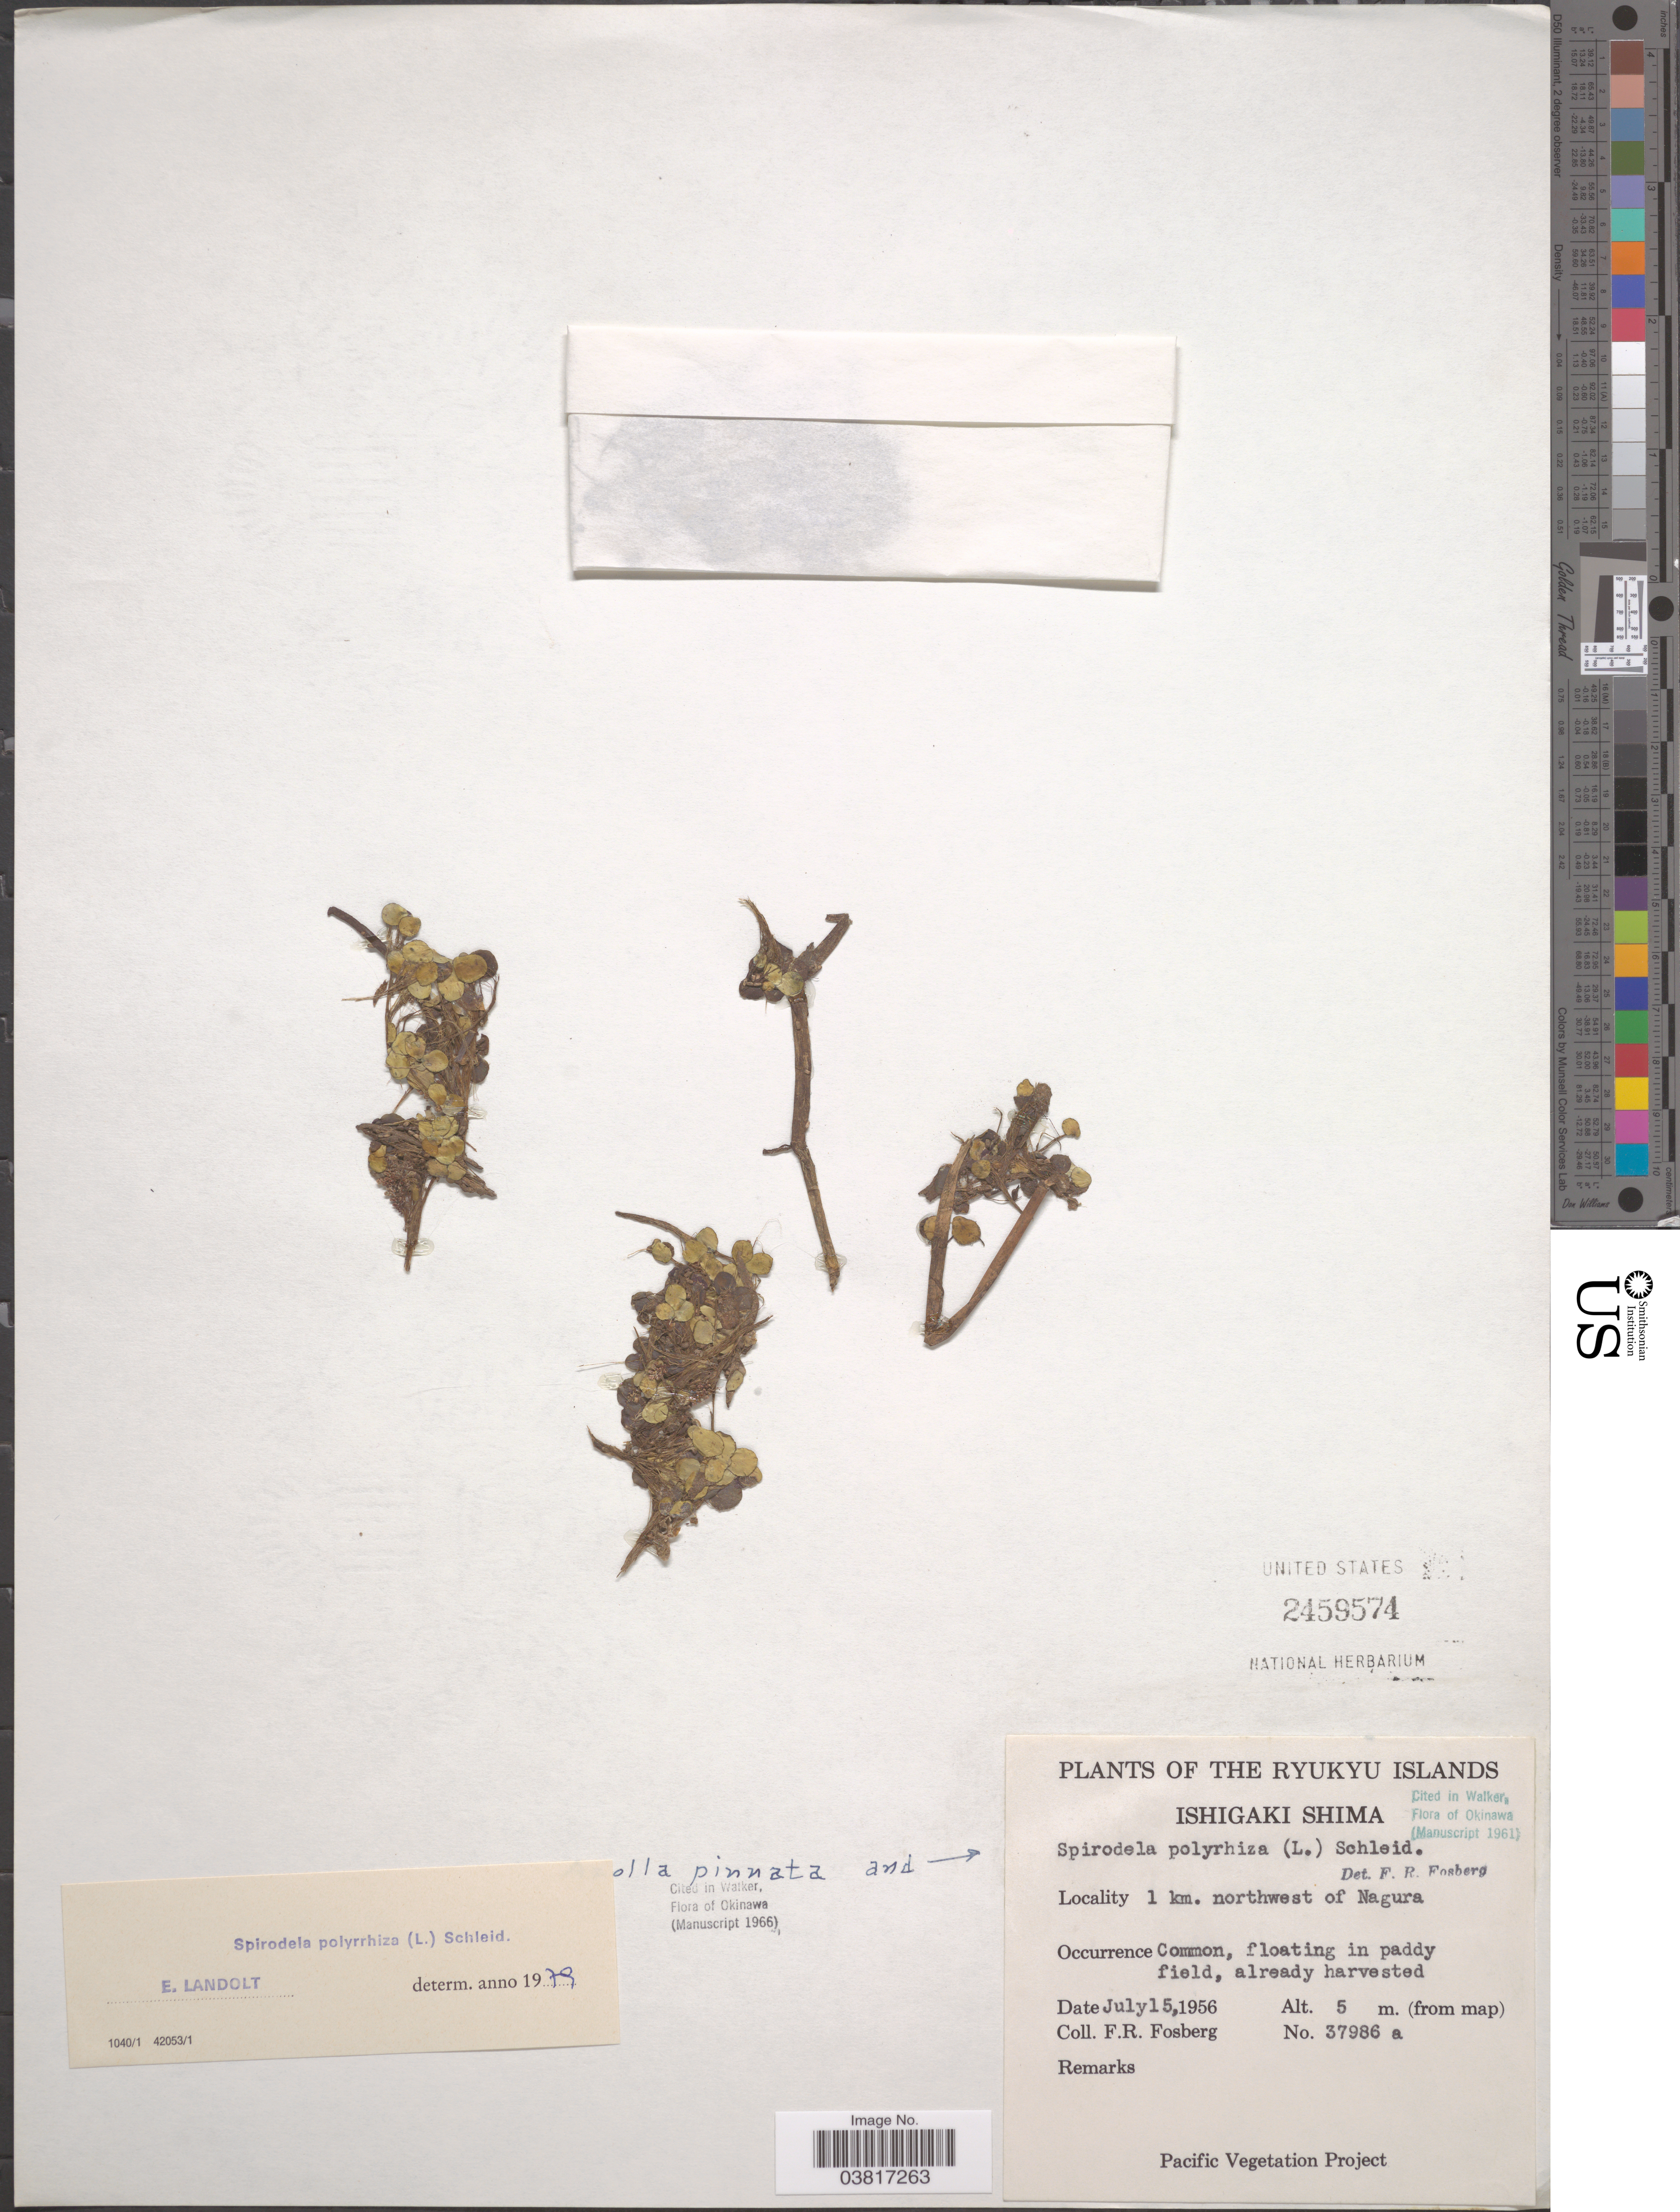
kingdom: Plantae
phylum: Tracheophyta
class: Liliopsida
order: Alismatales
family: Araceae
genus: Spirodela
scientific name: Spirodela polyrrhiza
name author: (L.) Schleid.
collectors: F. R. Fosberg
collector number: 37986a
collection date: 1956-07-15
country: Japan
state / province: Okinawa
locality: Ryukyu Islands. Ishigaki Shima. 1 km. northwest of Nagura.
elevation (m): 5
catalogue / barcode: US 2459574